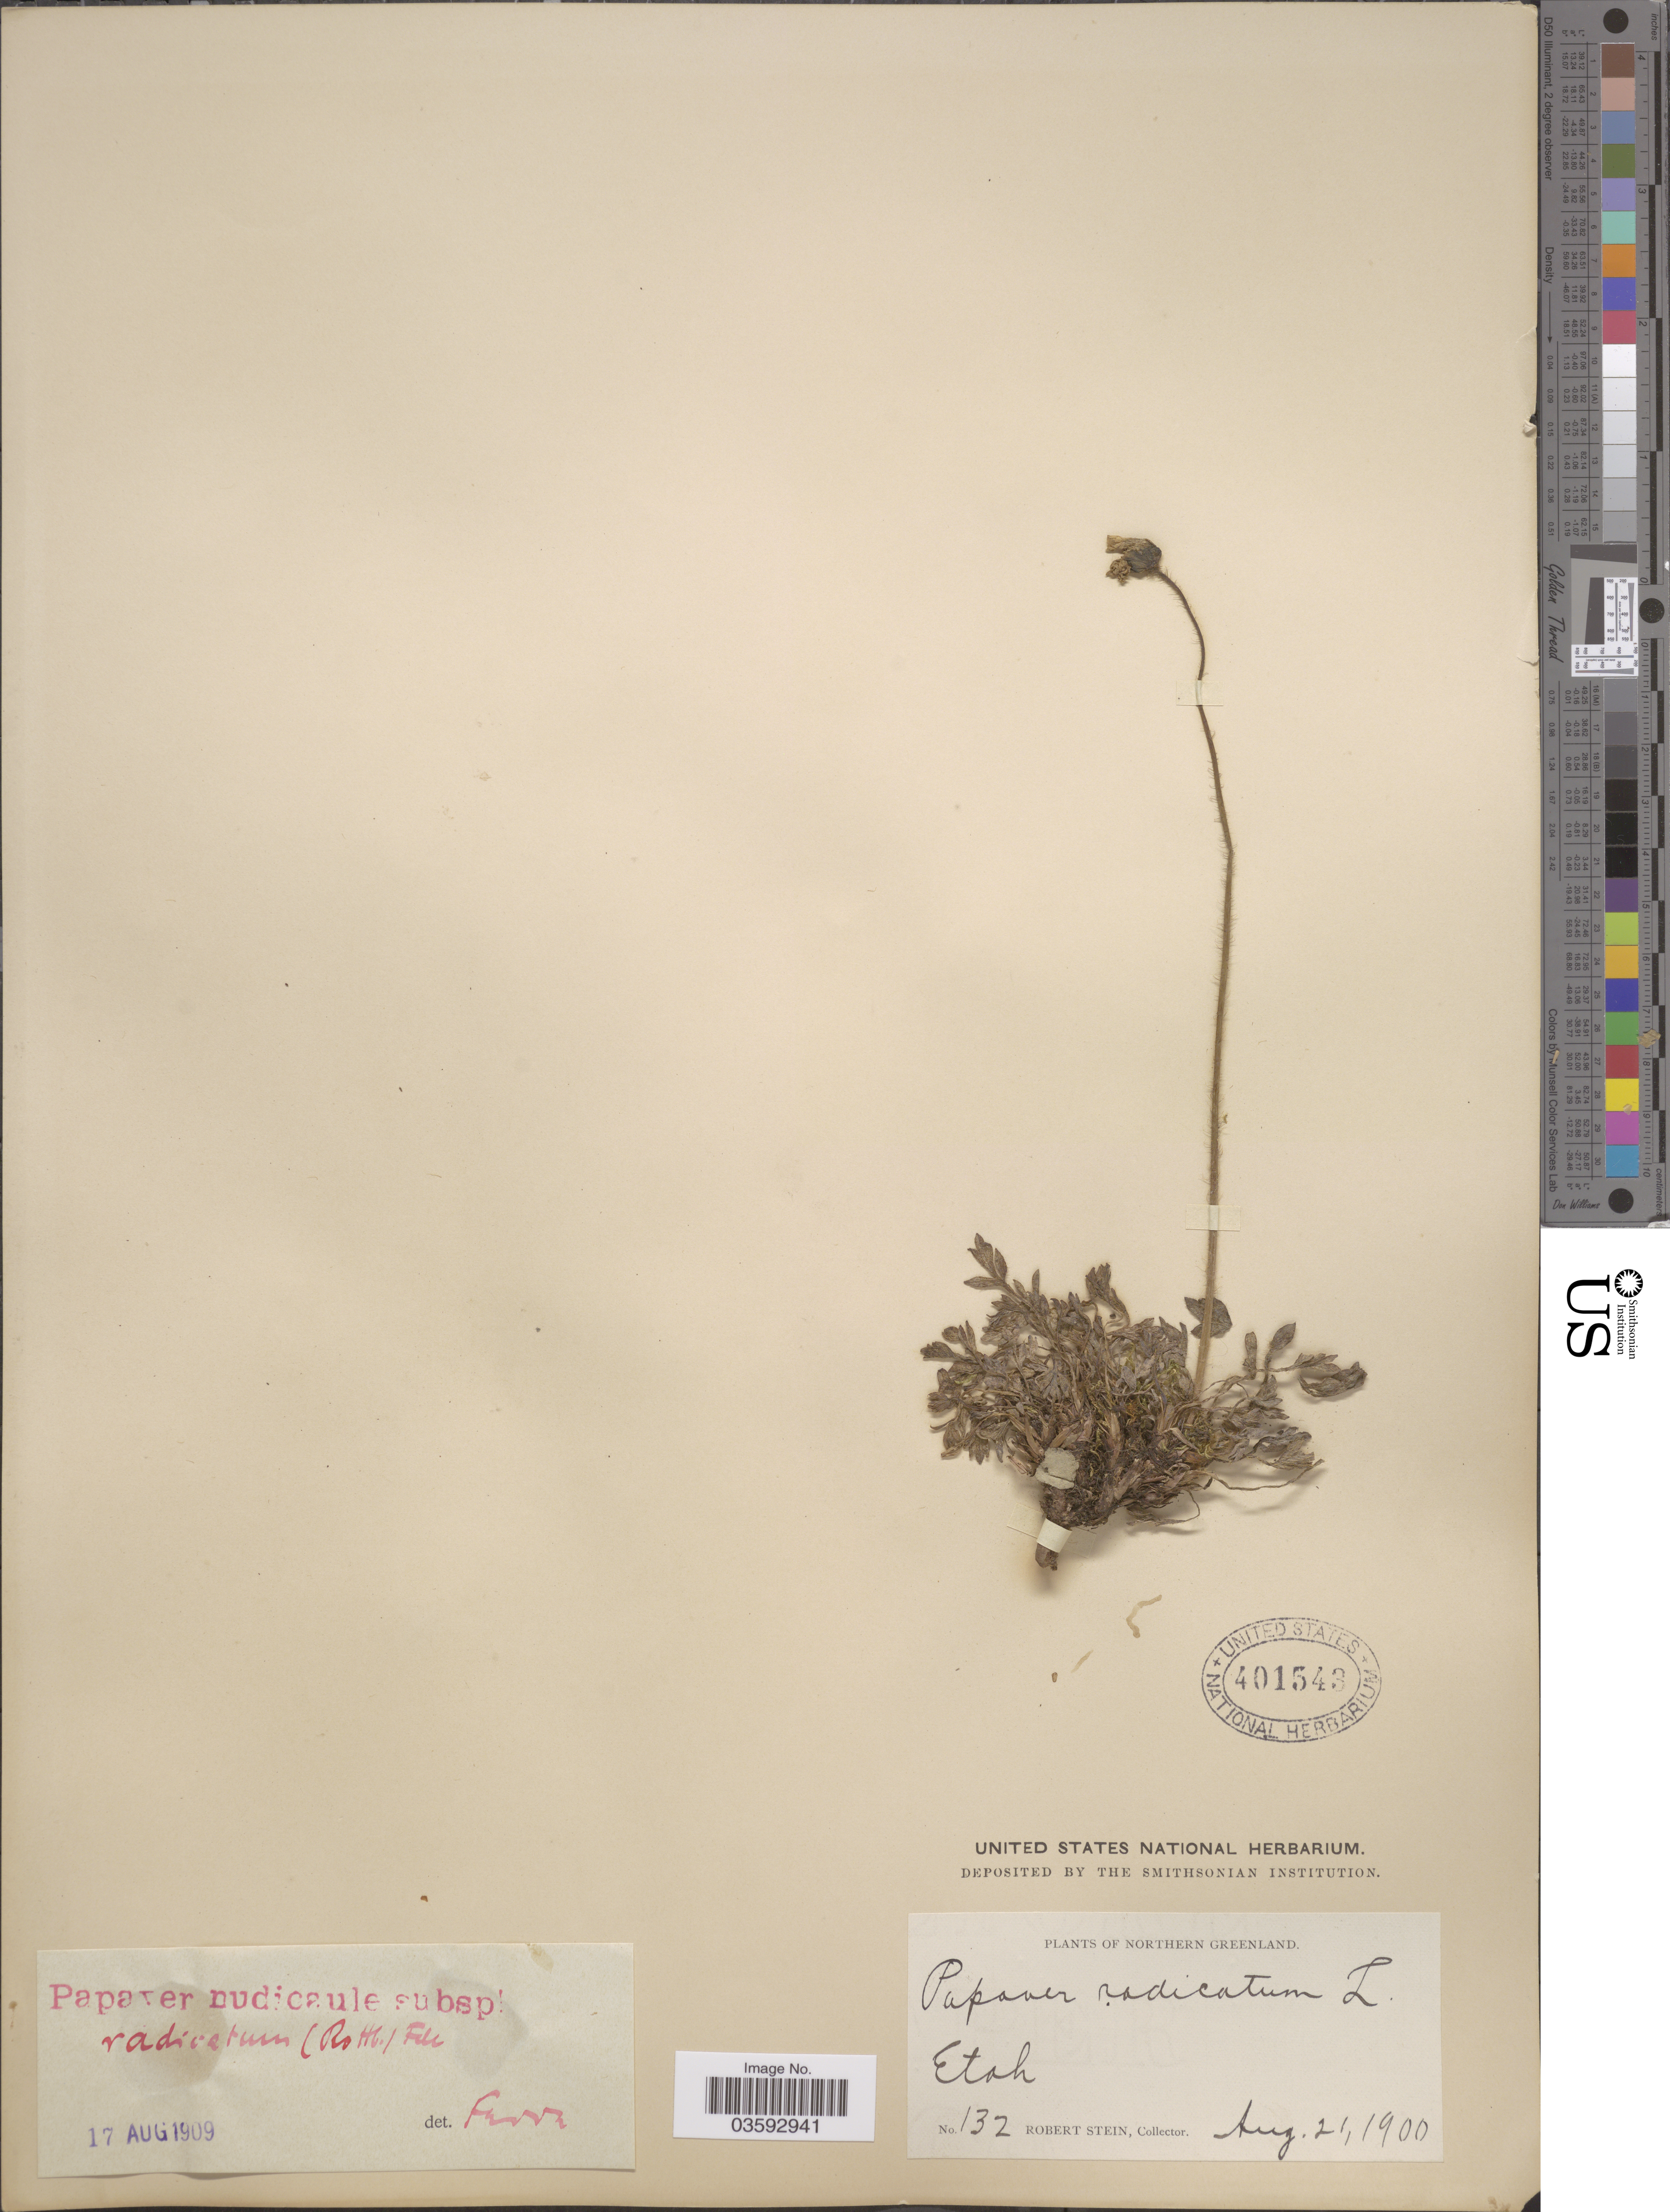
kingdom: Plantae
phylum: Tracheophyta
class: Magnoliopsida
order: Ranunculales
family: Papaveraceae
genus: Papaver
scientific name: Papaver nudicaule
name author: L.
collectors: R. Stein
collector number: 132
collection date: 1900-08-21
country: Greenland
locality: Northern Greenland. Etah.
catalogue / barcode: US 401543